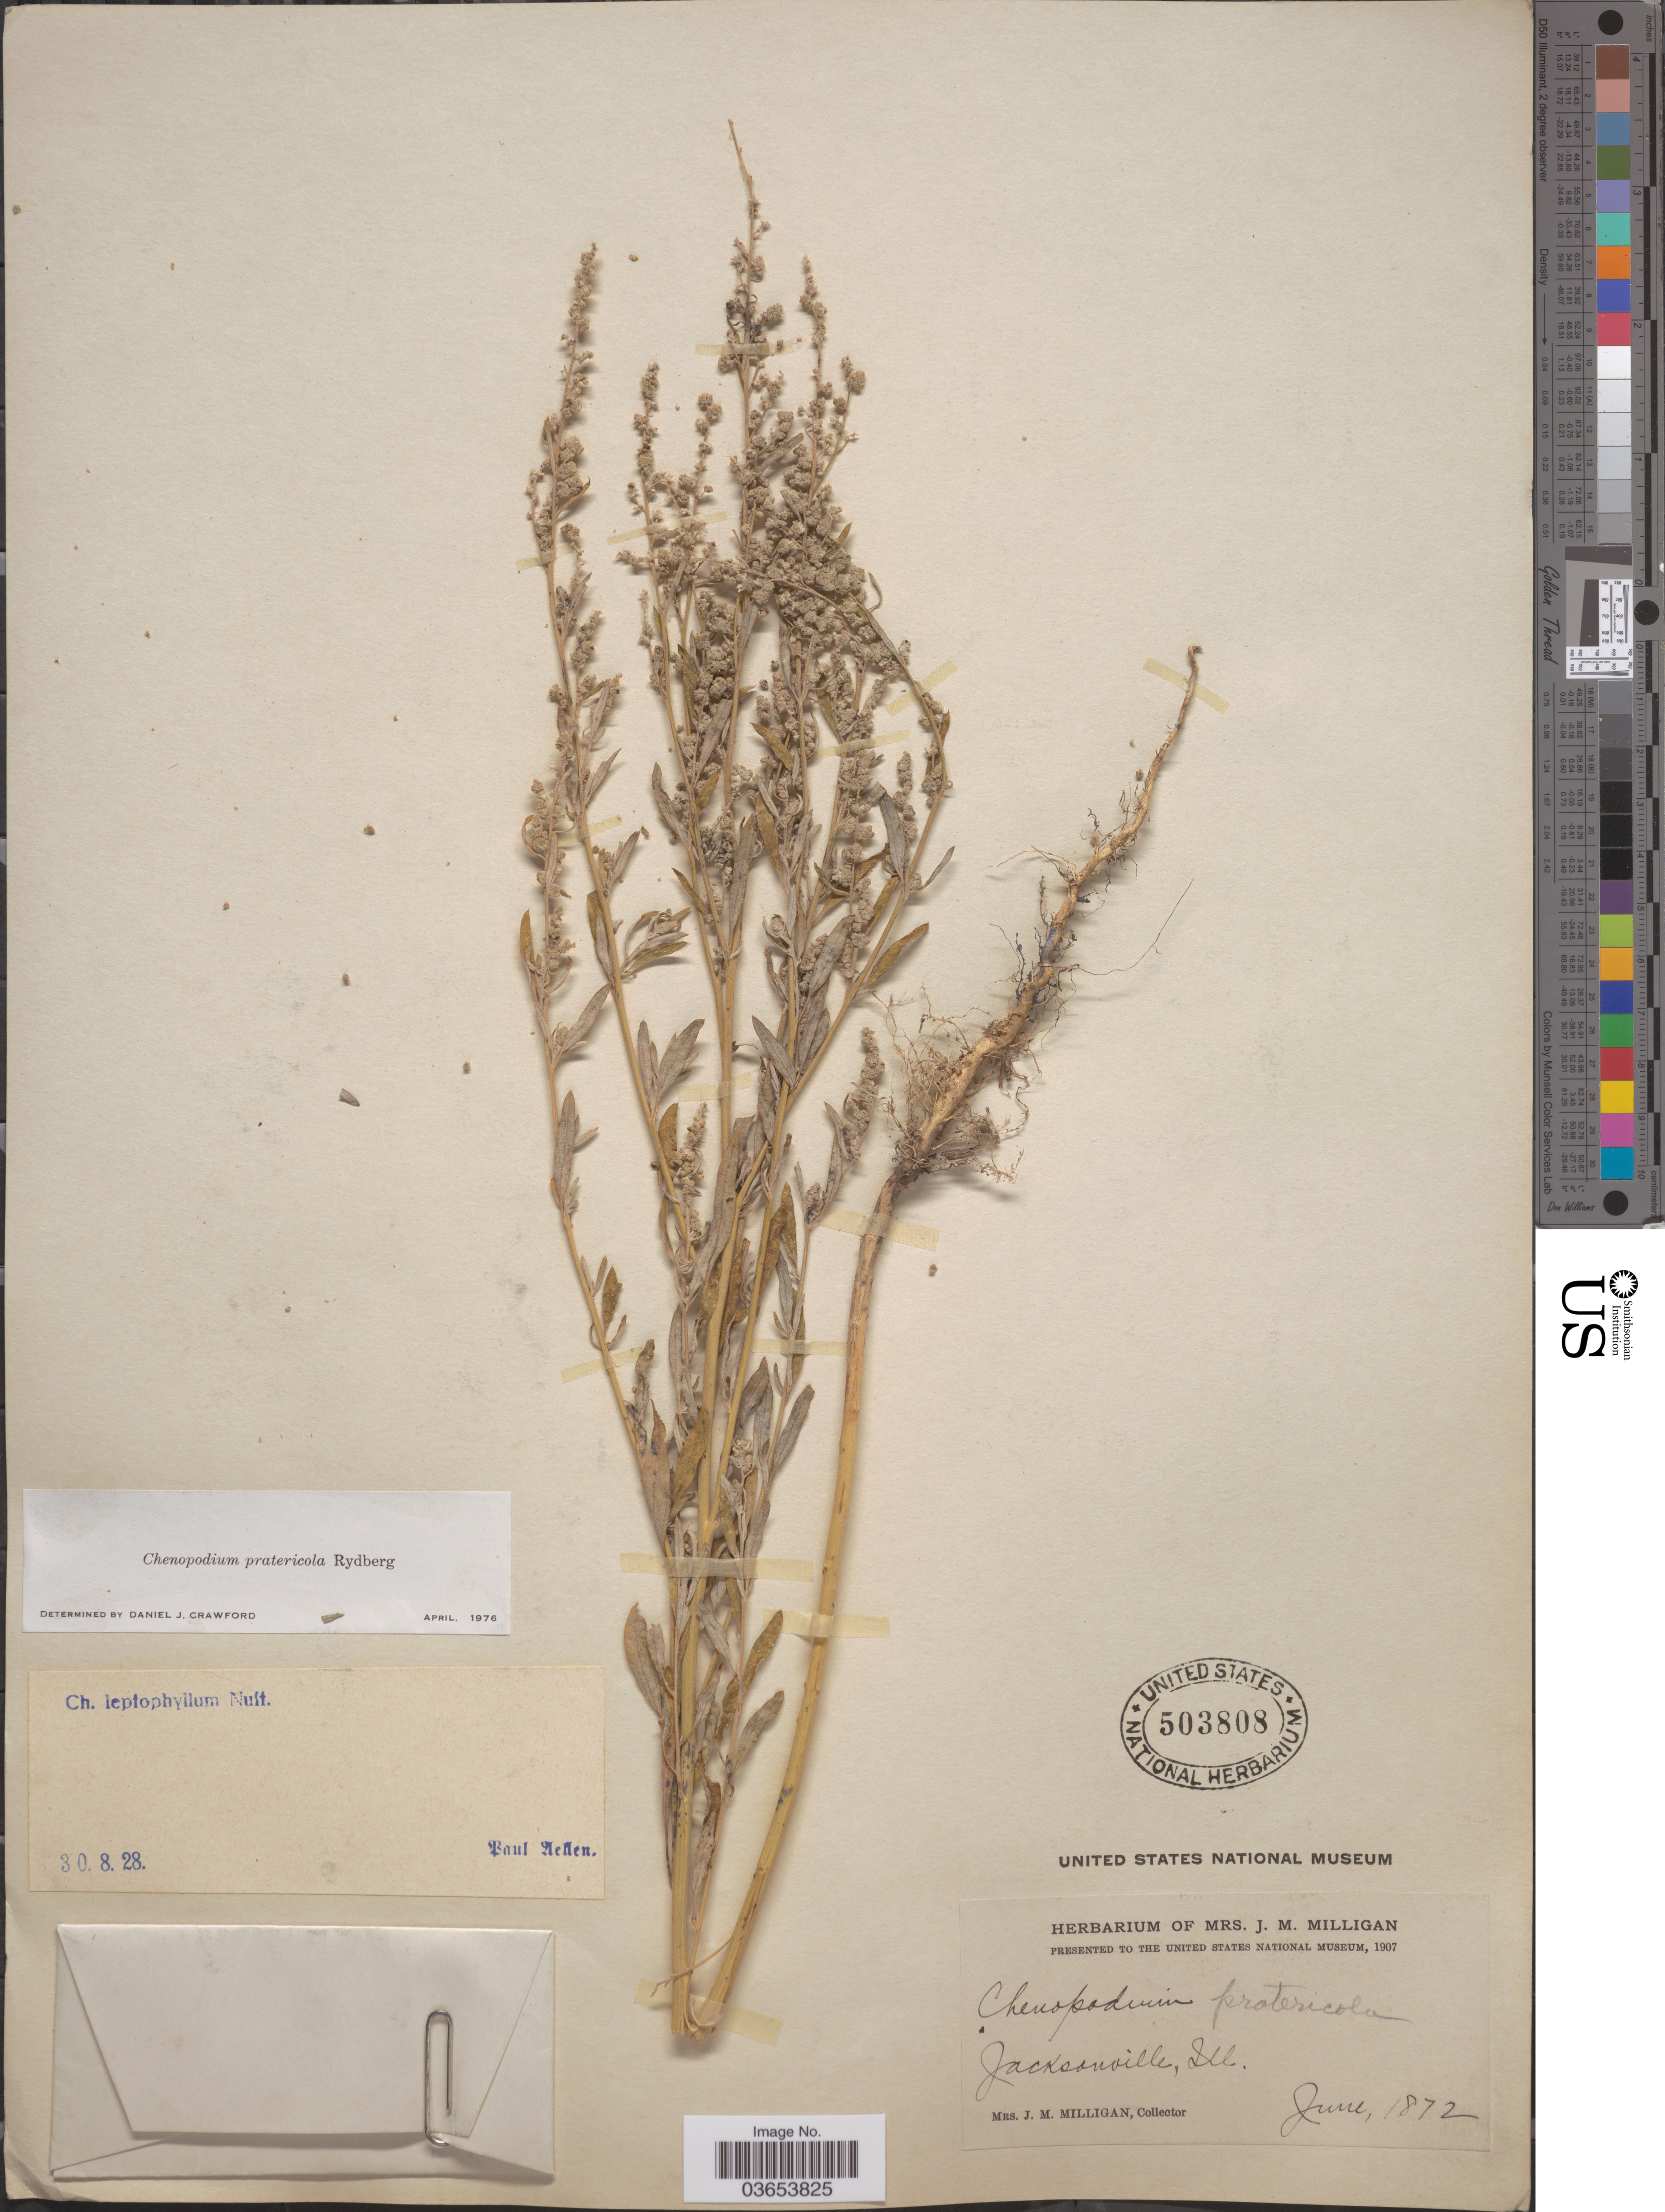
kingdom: Plantae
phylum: Tracheophyta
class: Magnoliopsida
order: Caryophyllales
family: Amaranthaceae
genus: Chenopodium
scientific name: Chenopodium pratericola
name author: Rydb.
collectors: J. Milligan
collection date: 1872-06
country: United States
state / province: Illinois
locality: Jacksonville.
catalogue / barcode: US 503808